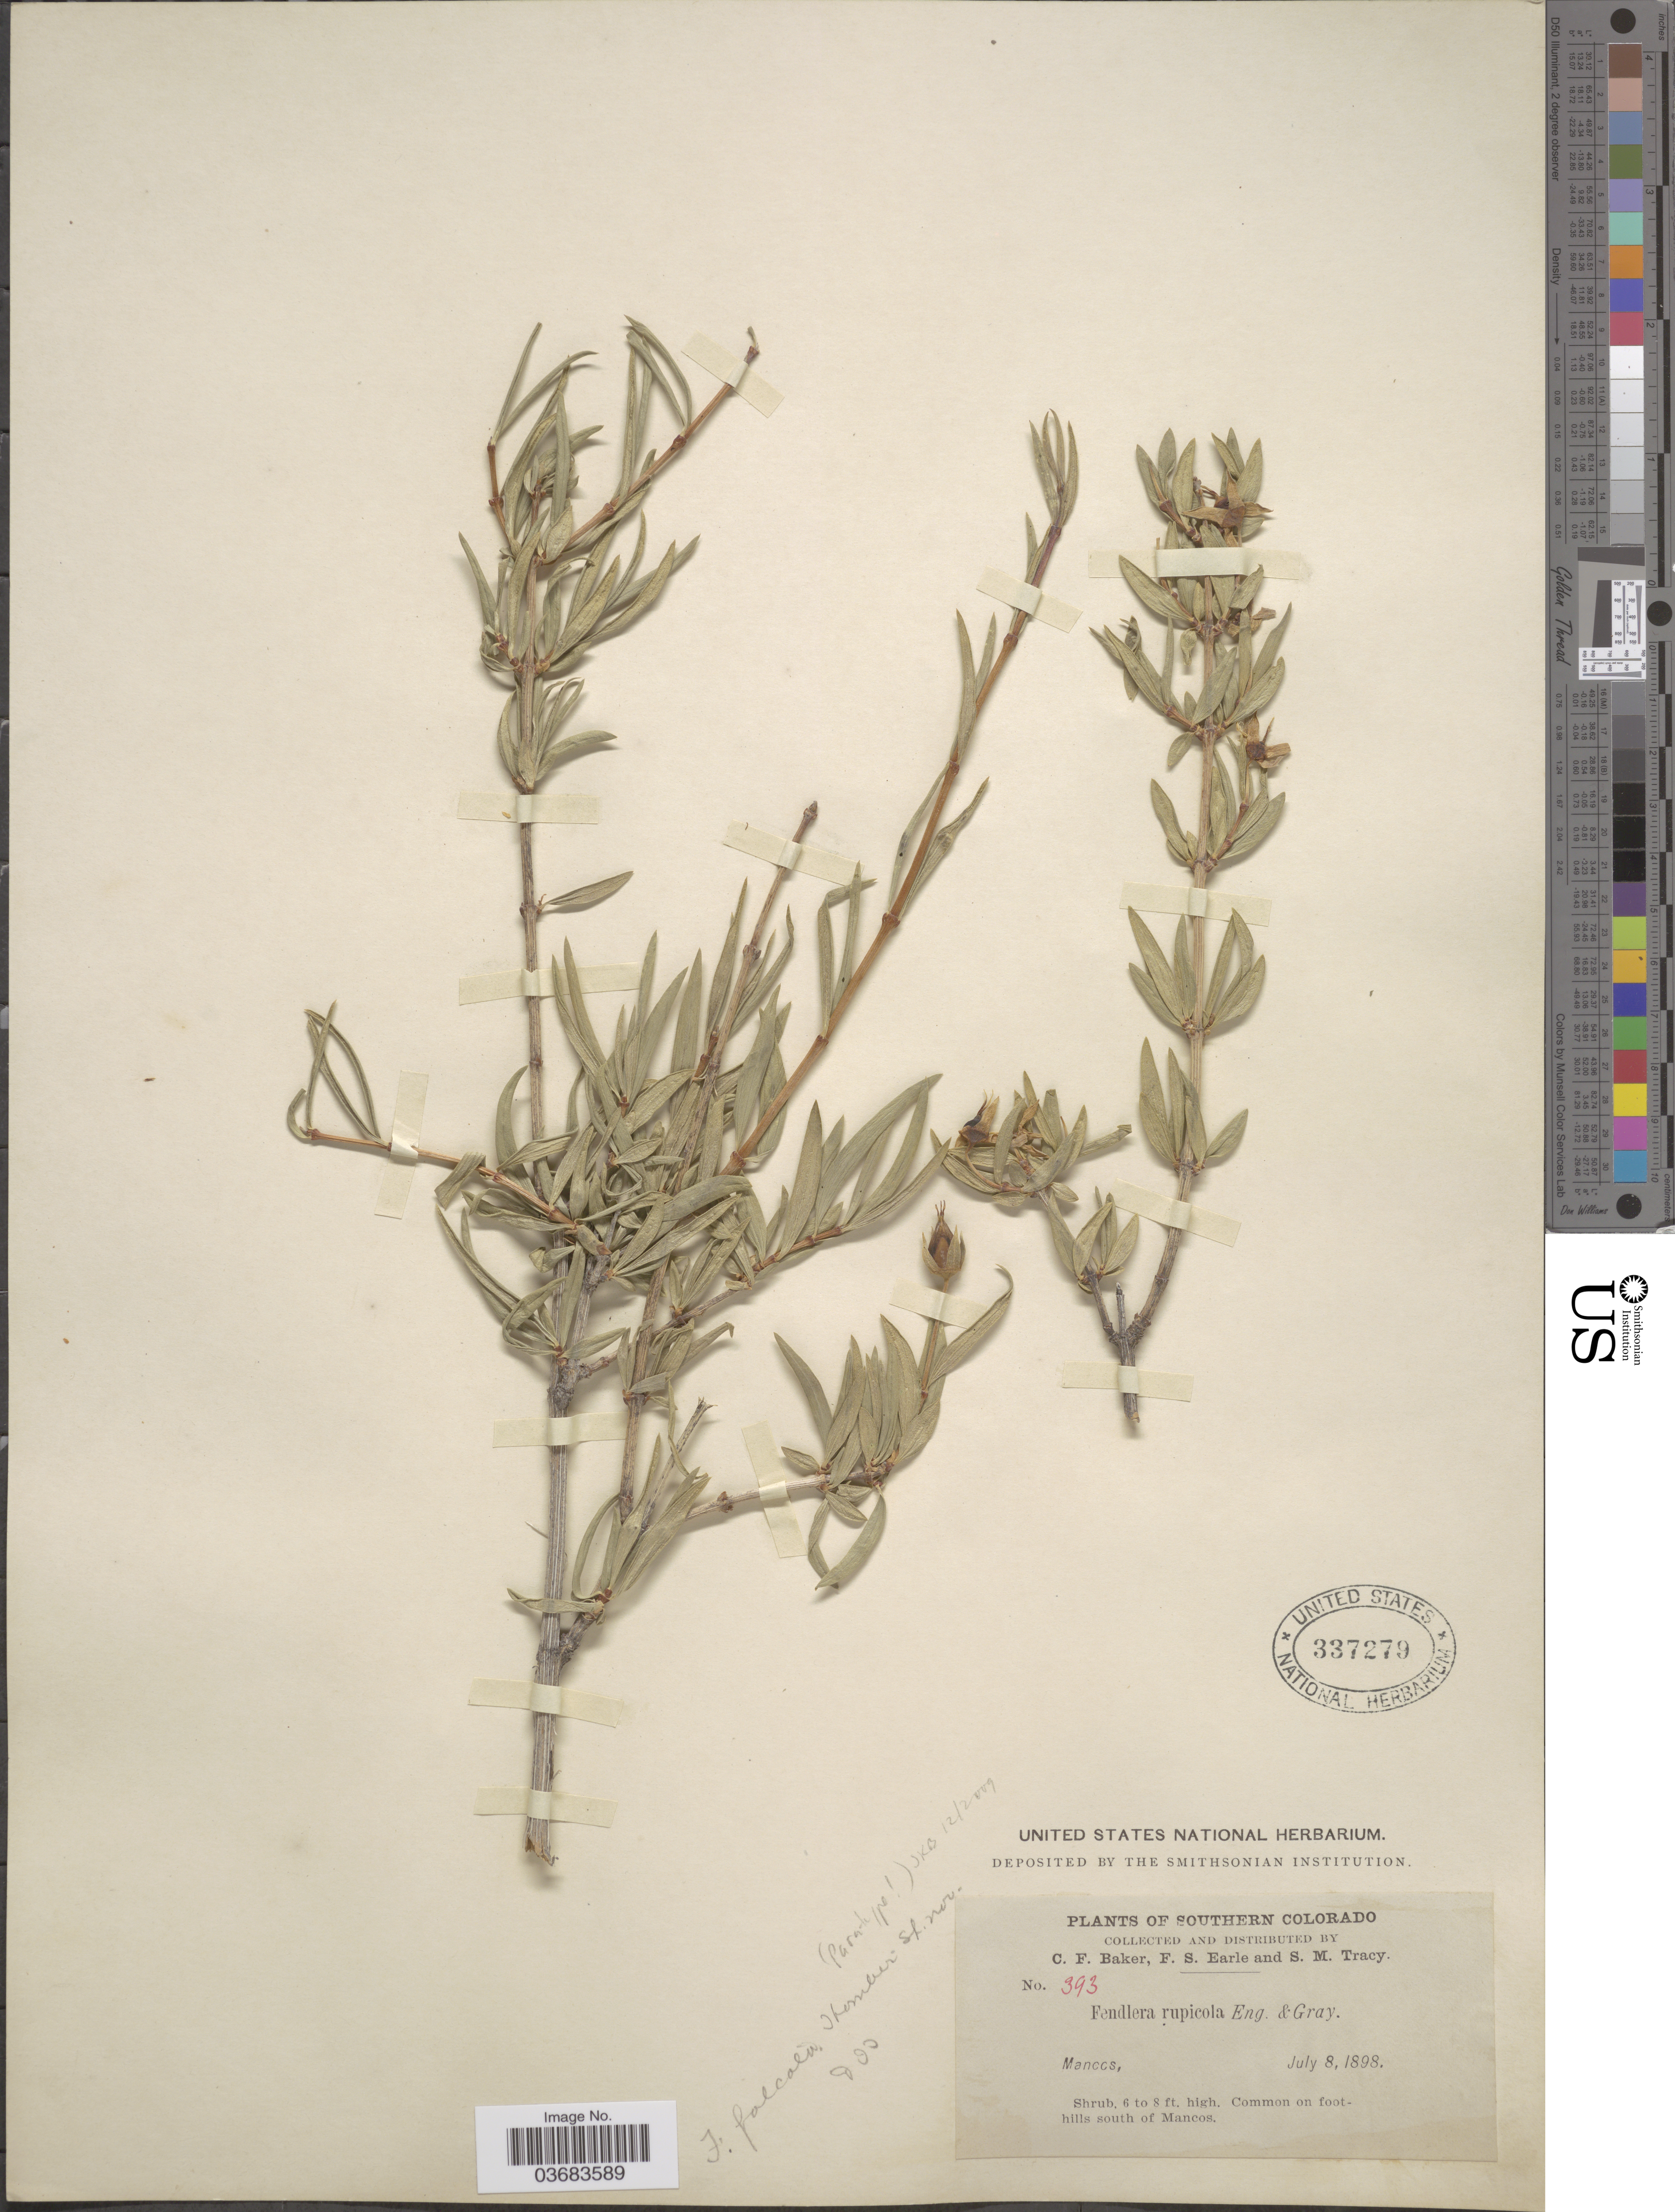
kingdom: Plantae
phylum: Tracheophyta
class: Magnoliopsida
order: Cornales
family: Hydrangeaceae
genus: Fendlera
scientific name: Fendlera rupicola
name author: Englem. & A. Gray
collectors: C. F. Baker, F. S. Earle & S. M. Tracy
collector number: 393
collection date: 1898-07-08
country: United States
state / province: Colorado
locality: Southern Colorado. Mancos. On foothills south of Mancos.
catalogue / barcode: US 337279